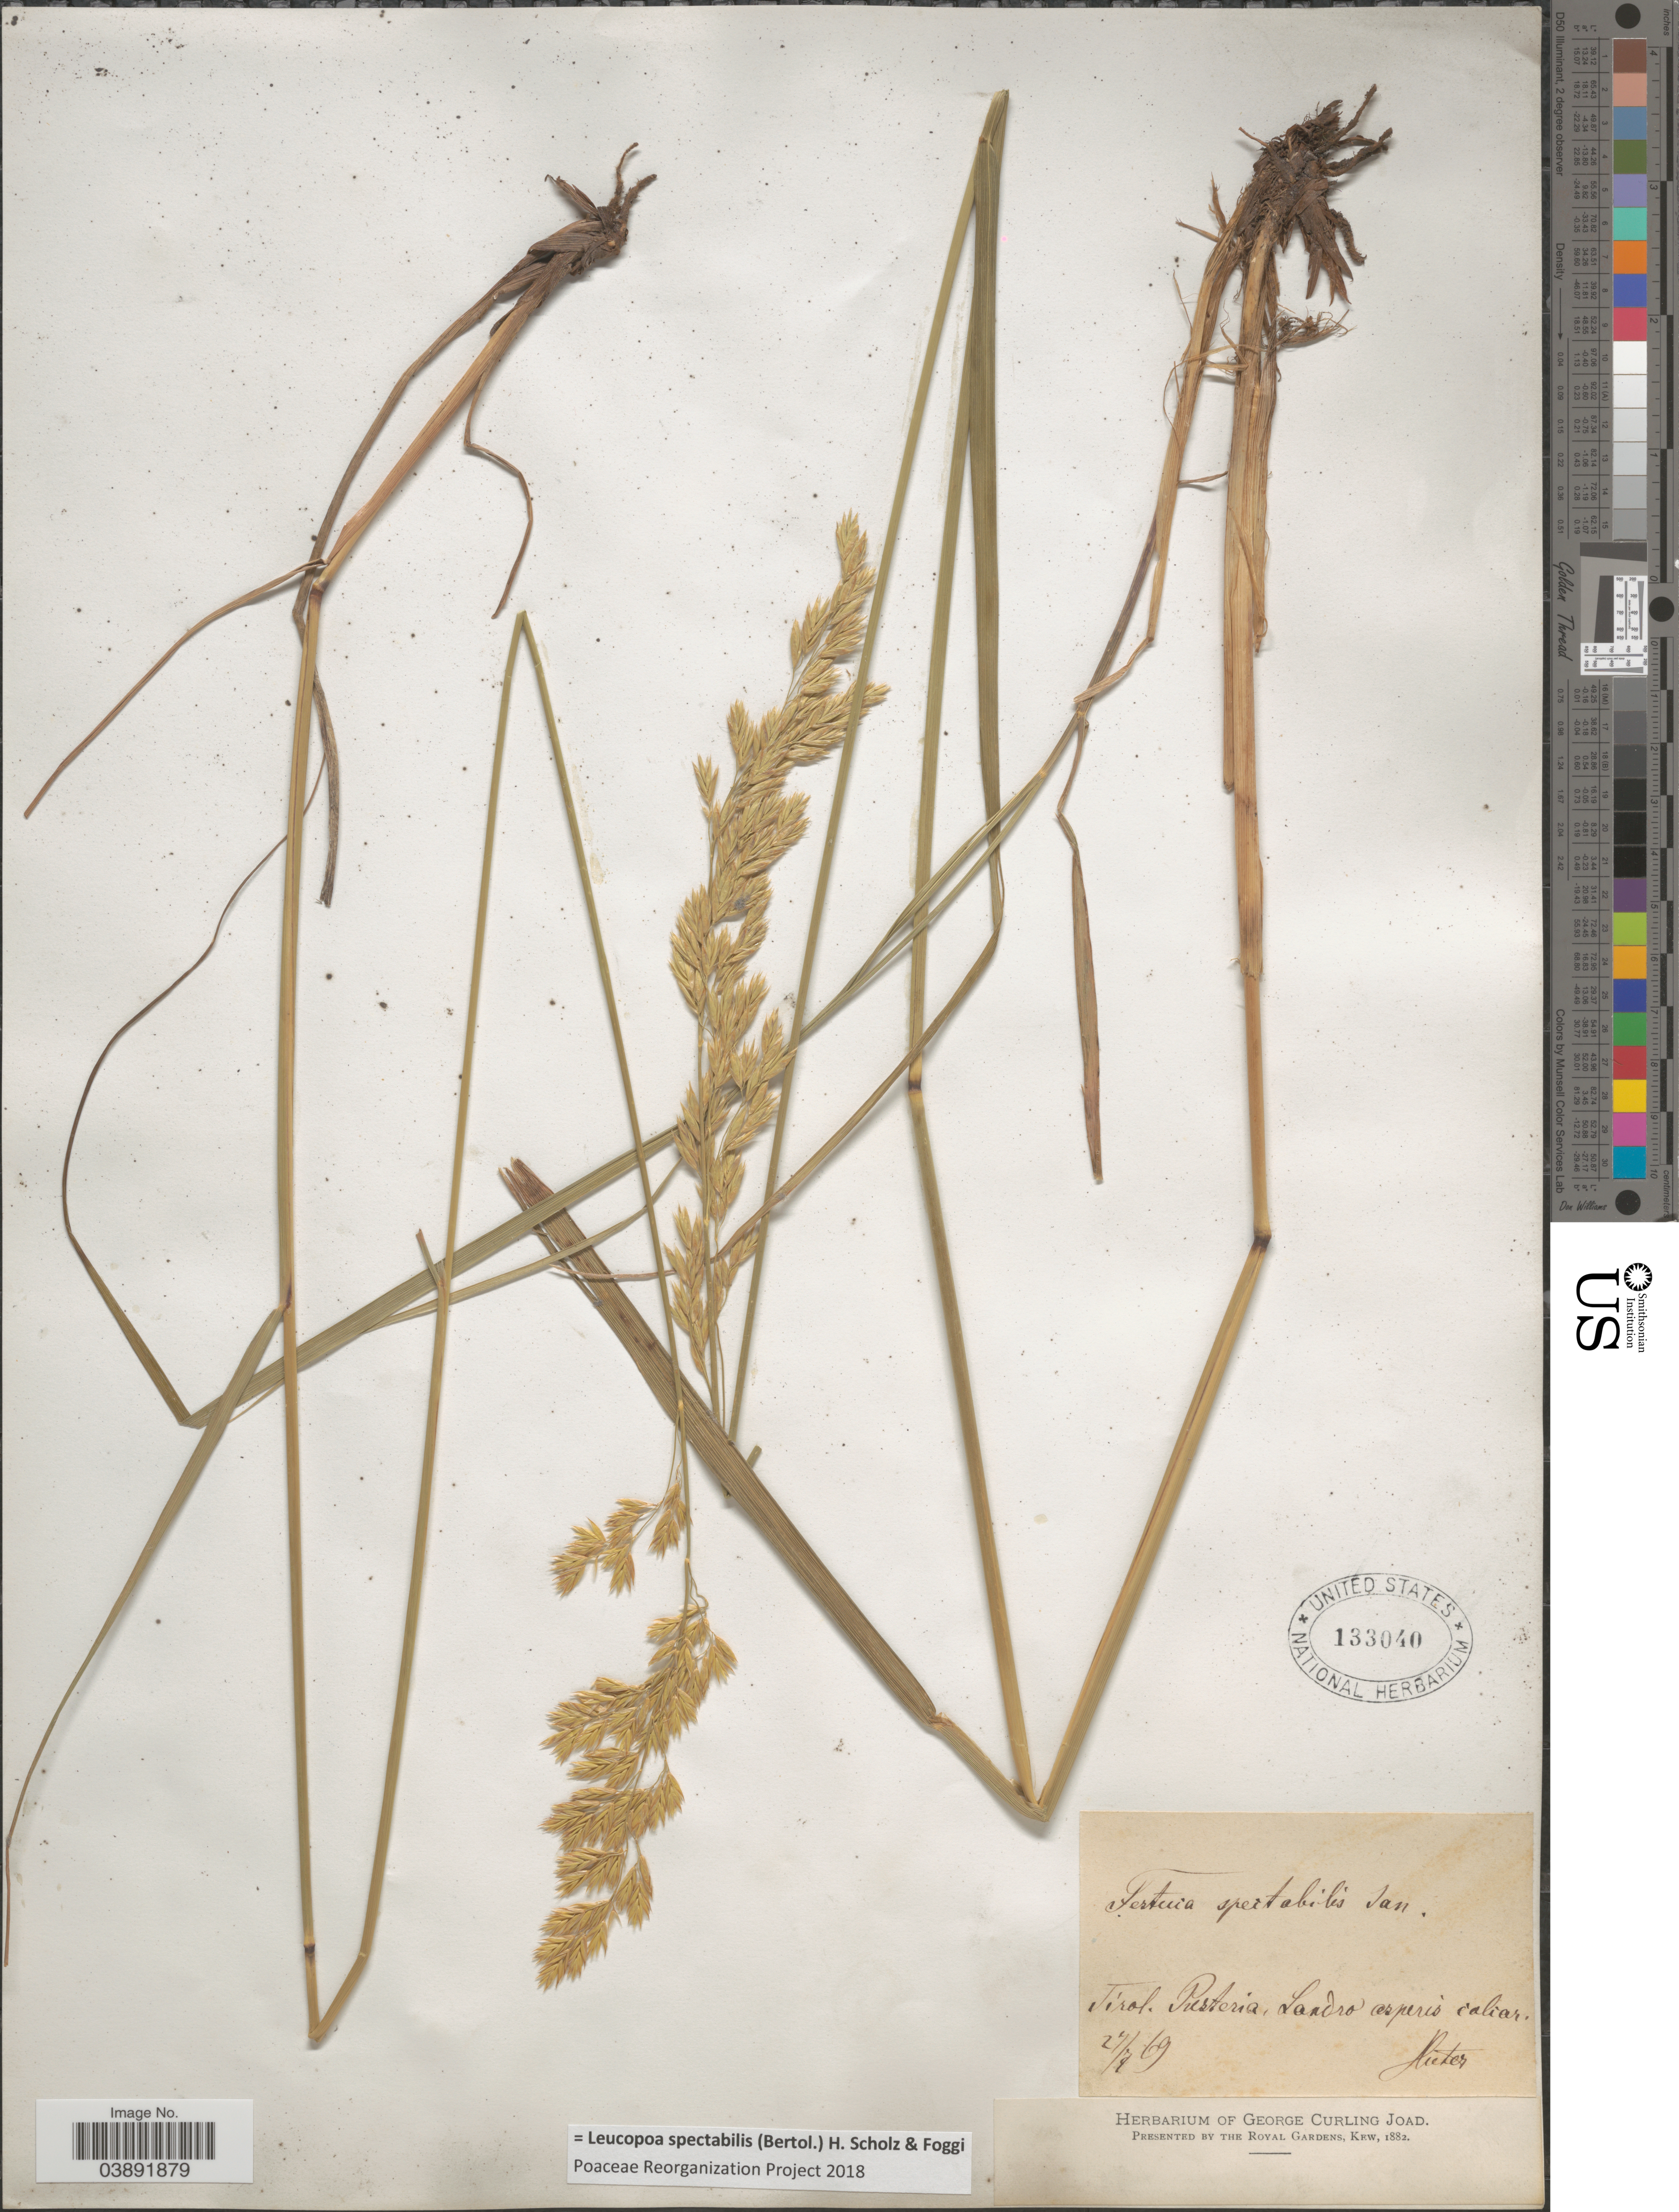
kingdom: Plantae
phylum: Tracheophyta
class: Liliopsida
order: Poales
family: Poaceae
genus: Leucopoa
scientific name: Leucopoa spectabilis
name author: (Bertol.) H. Scholz & Foggi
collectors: -. Huter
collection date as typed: Transcribed d/m/y: 27/7/69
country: Italy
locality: Tirol. Pusteria, Landro asperis calcar.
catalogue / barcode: US 133040